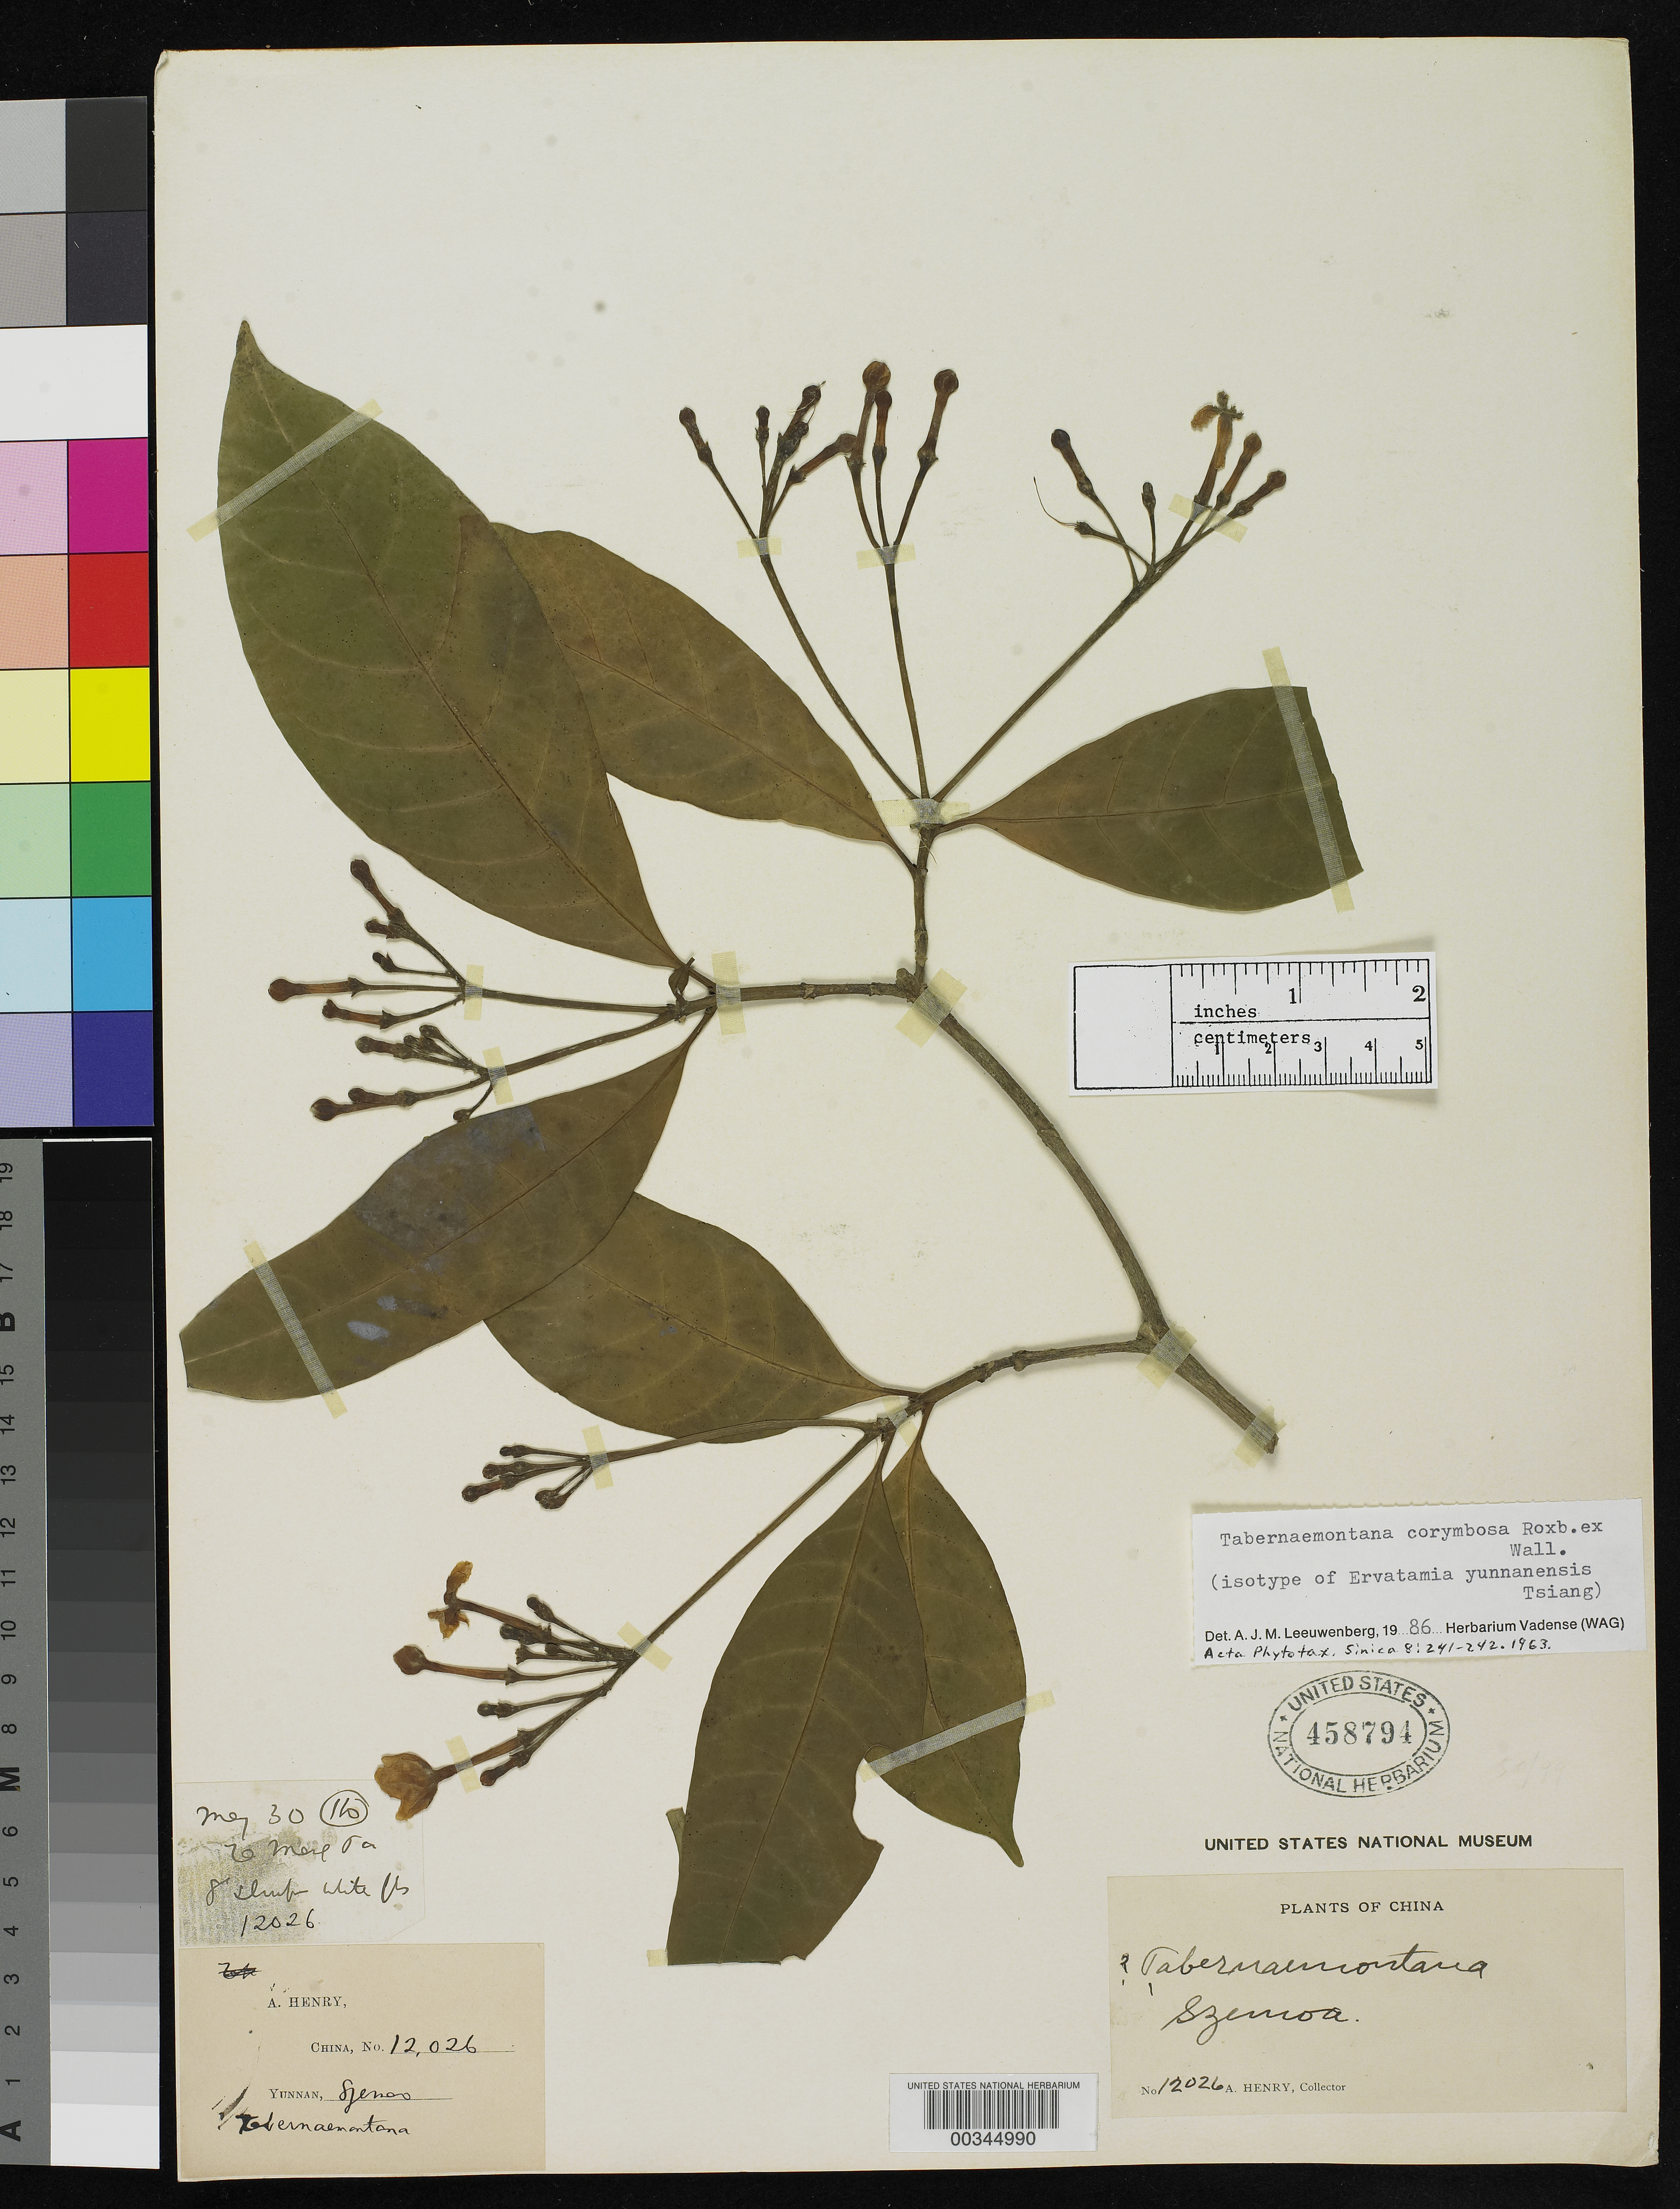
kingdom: Plantae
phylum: Tracheophyta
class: Magnoliopsida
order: Gentianales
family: Apocynaceae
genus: Ervatamia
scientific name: Ervatamia yunnanensis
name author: Tsiang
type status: Isotype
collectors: A. Henry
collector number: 12026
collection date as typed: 30 May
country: China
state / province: Yunnan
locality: Szemoa.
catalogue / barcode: US 458794